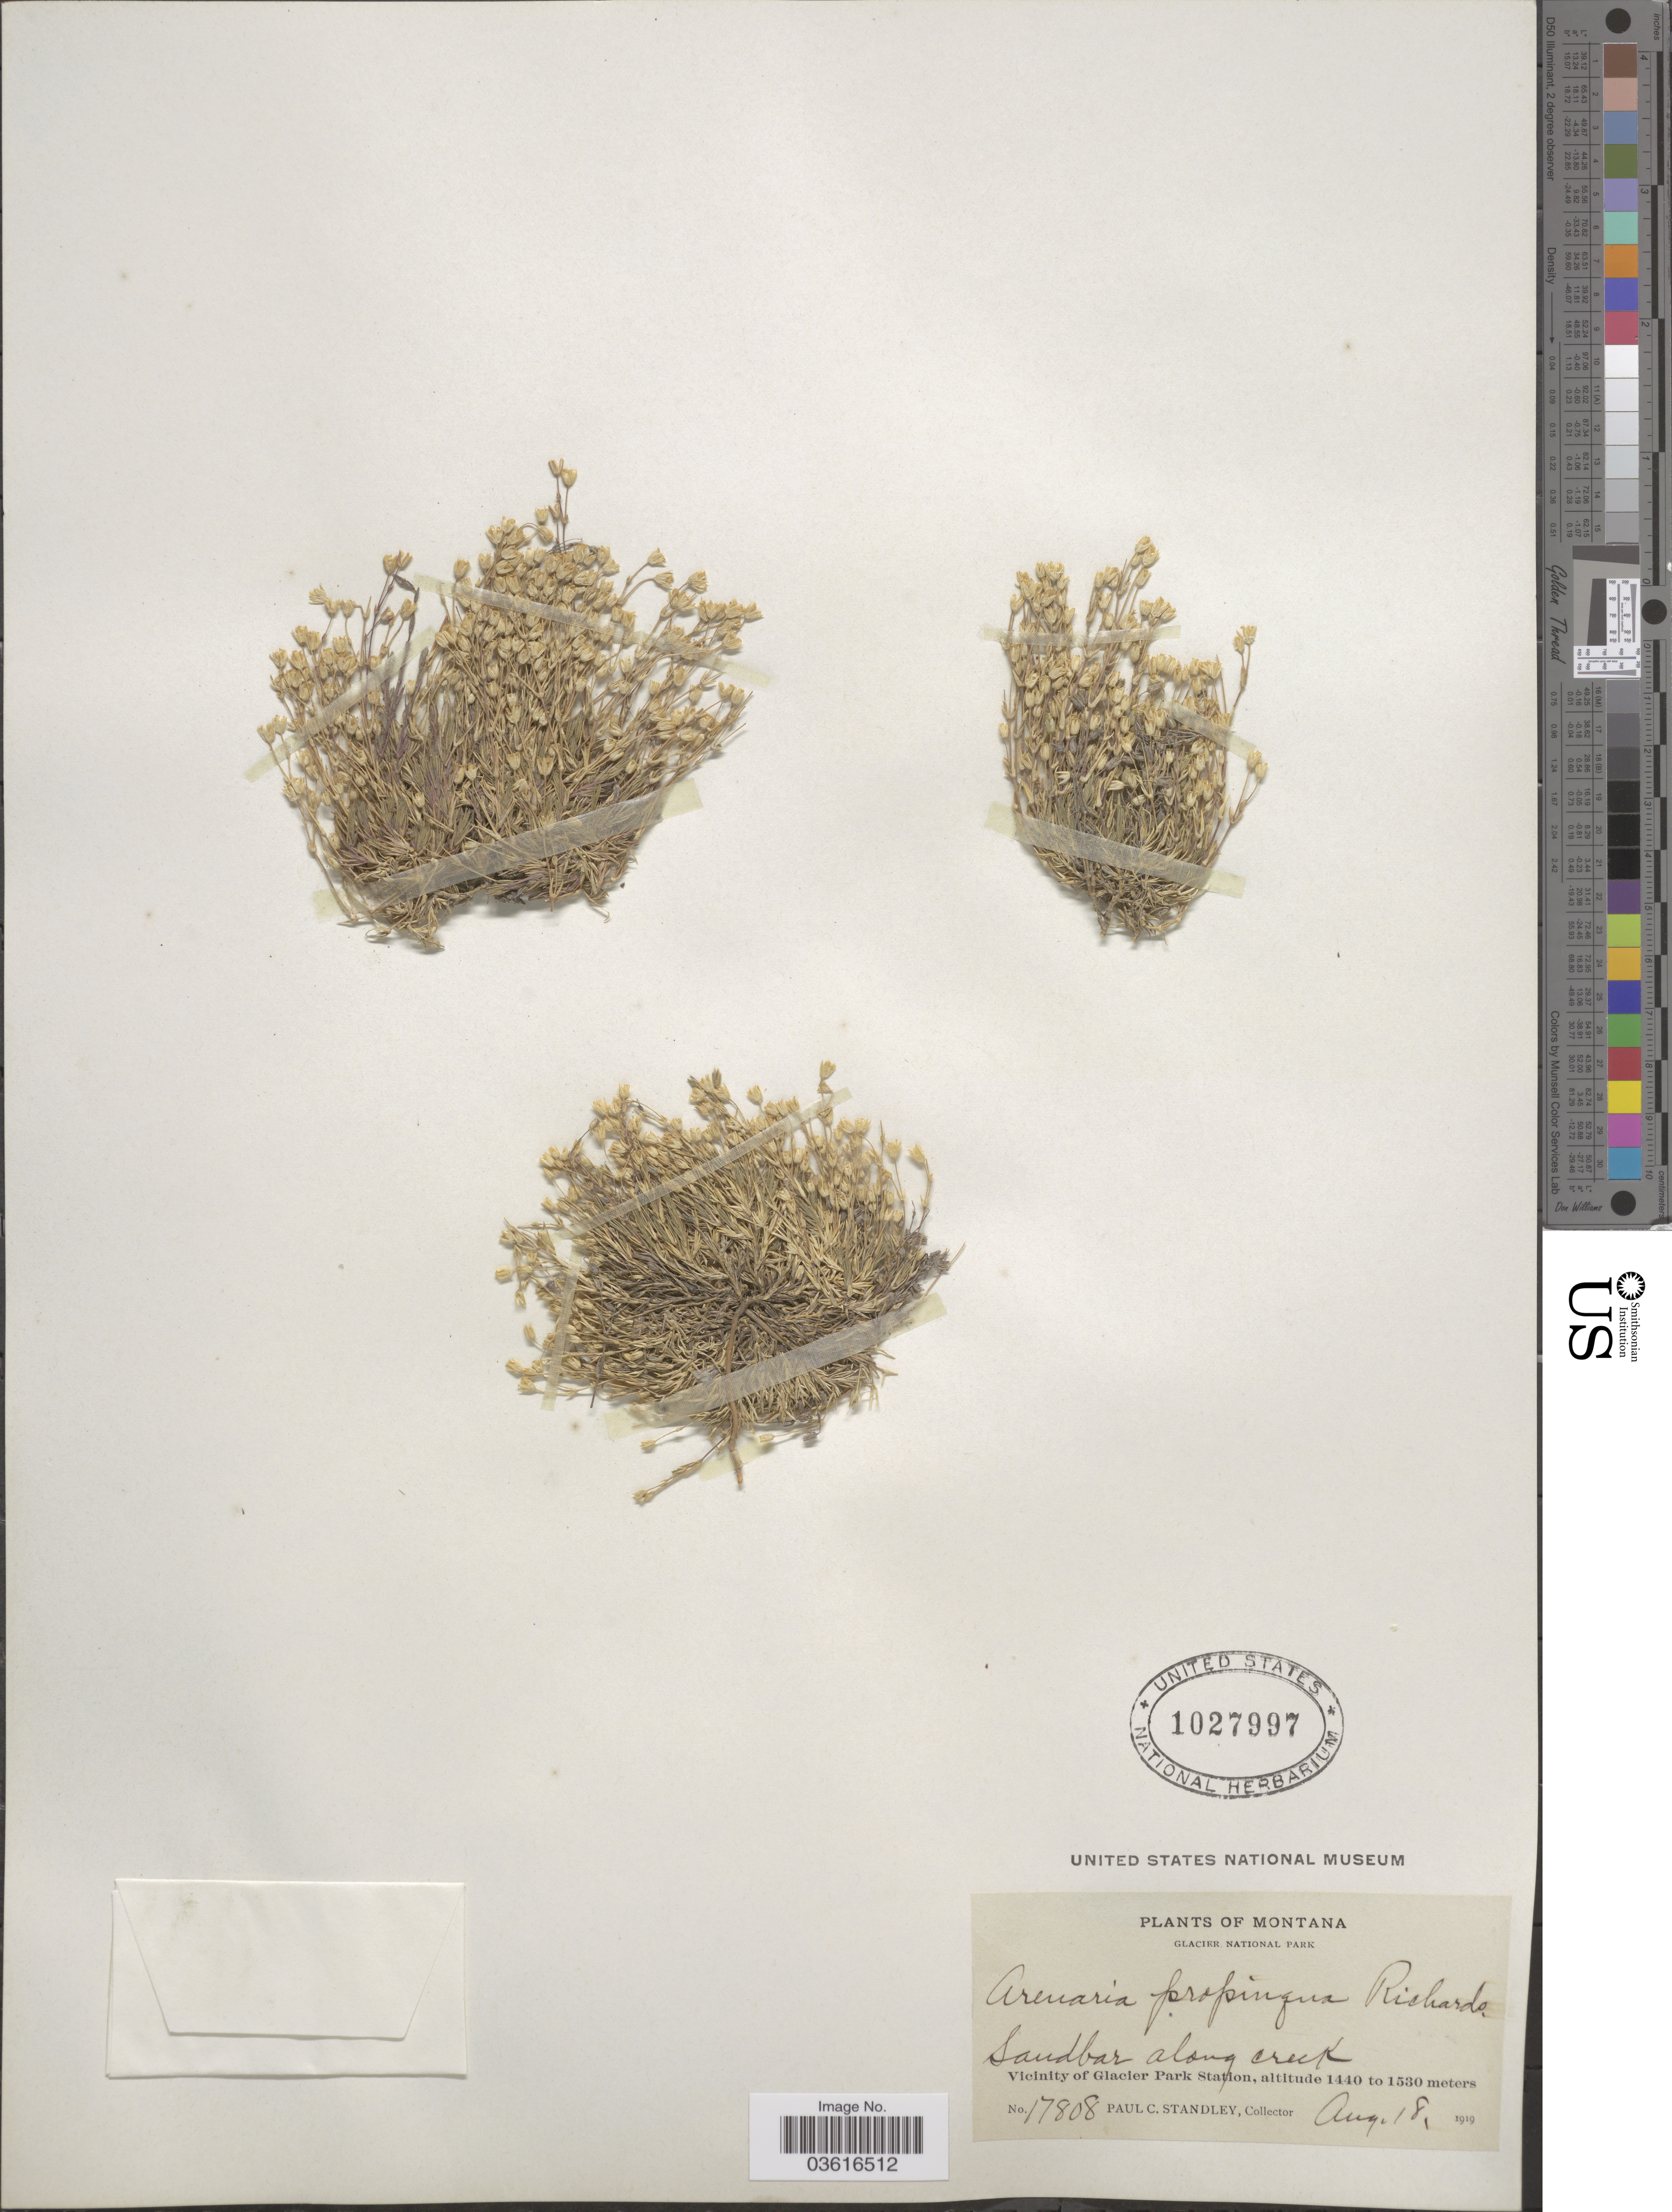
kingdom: Plantae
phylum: Tracheophyta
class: Magnoliopsida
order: Caryophyllales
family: Caryophyllaceae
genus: Minuartia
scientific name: Minuartia propinqua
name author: (Richardson) House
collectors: P. C. Standley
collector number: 17808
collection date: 1919-08-18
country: United States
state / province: Montana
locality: Glacier National Park. Sandbar along creek. Vicinity of Glacier Park Station.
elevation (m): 1440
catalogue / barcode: US 1027997